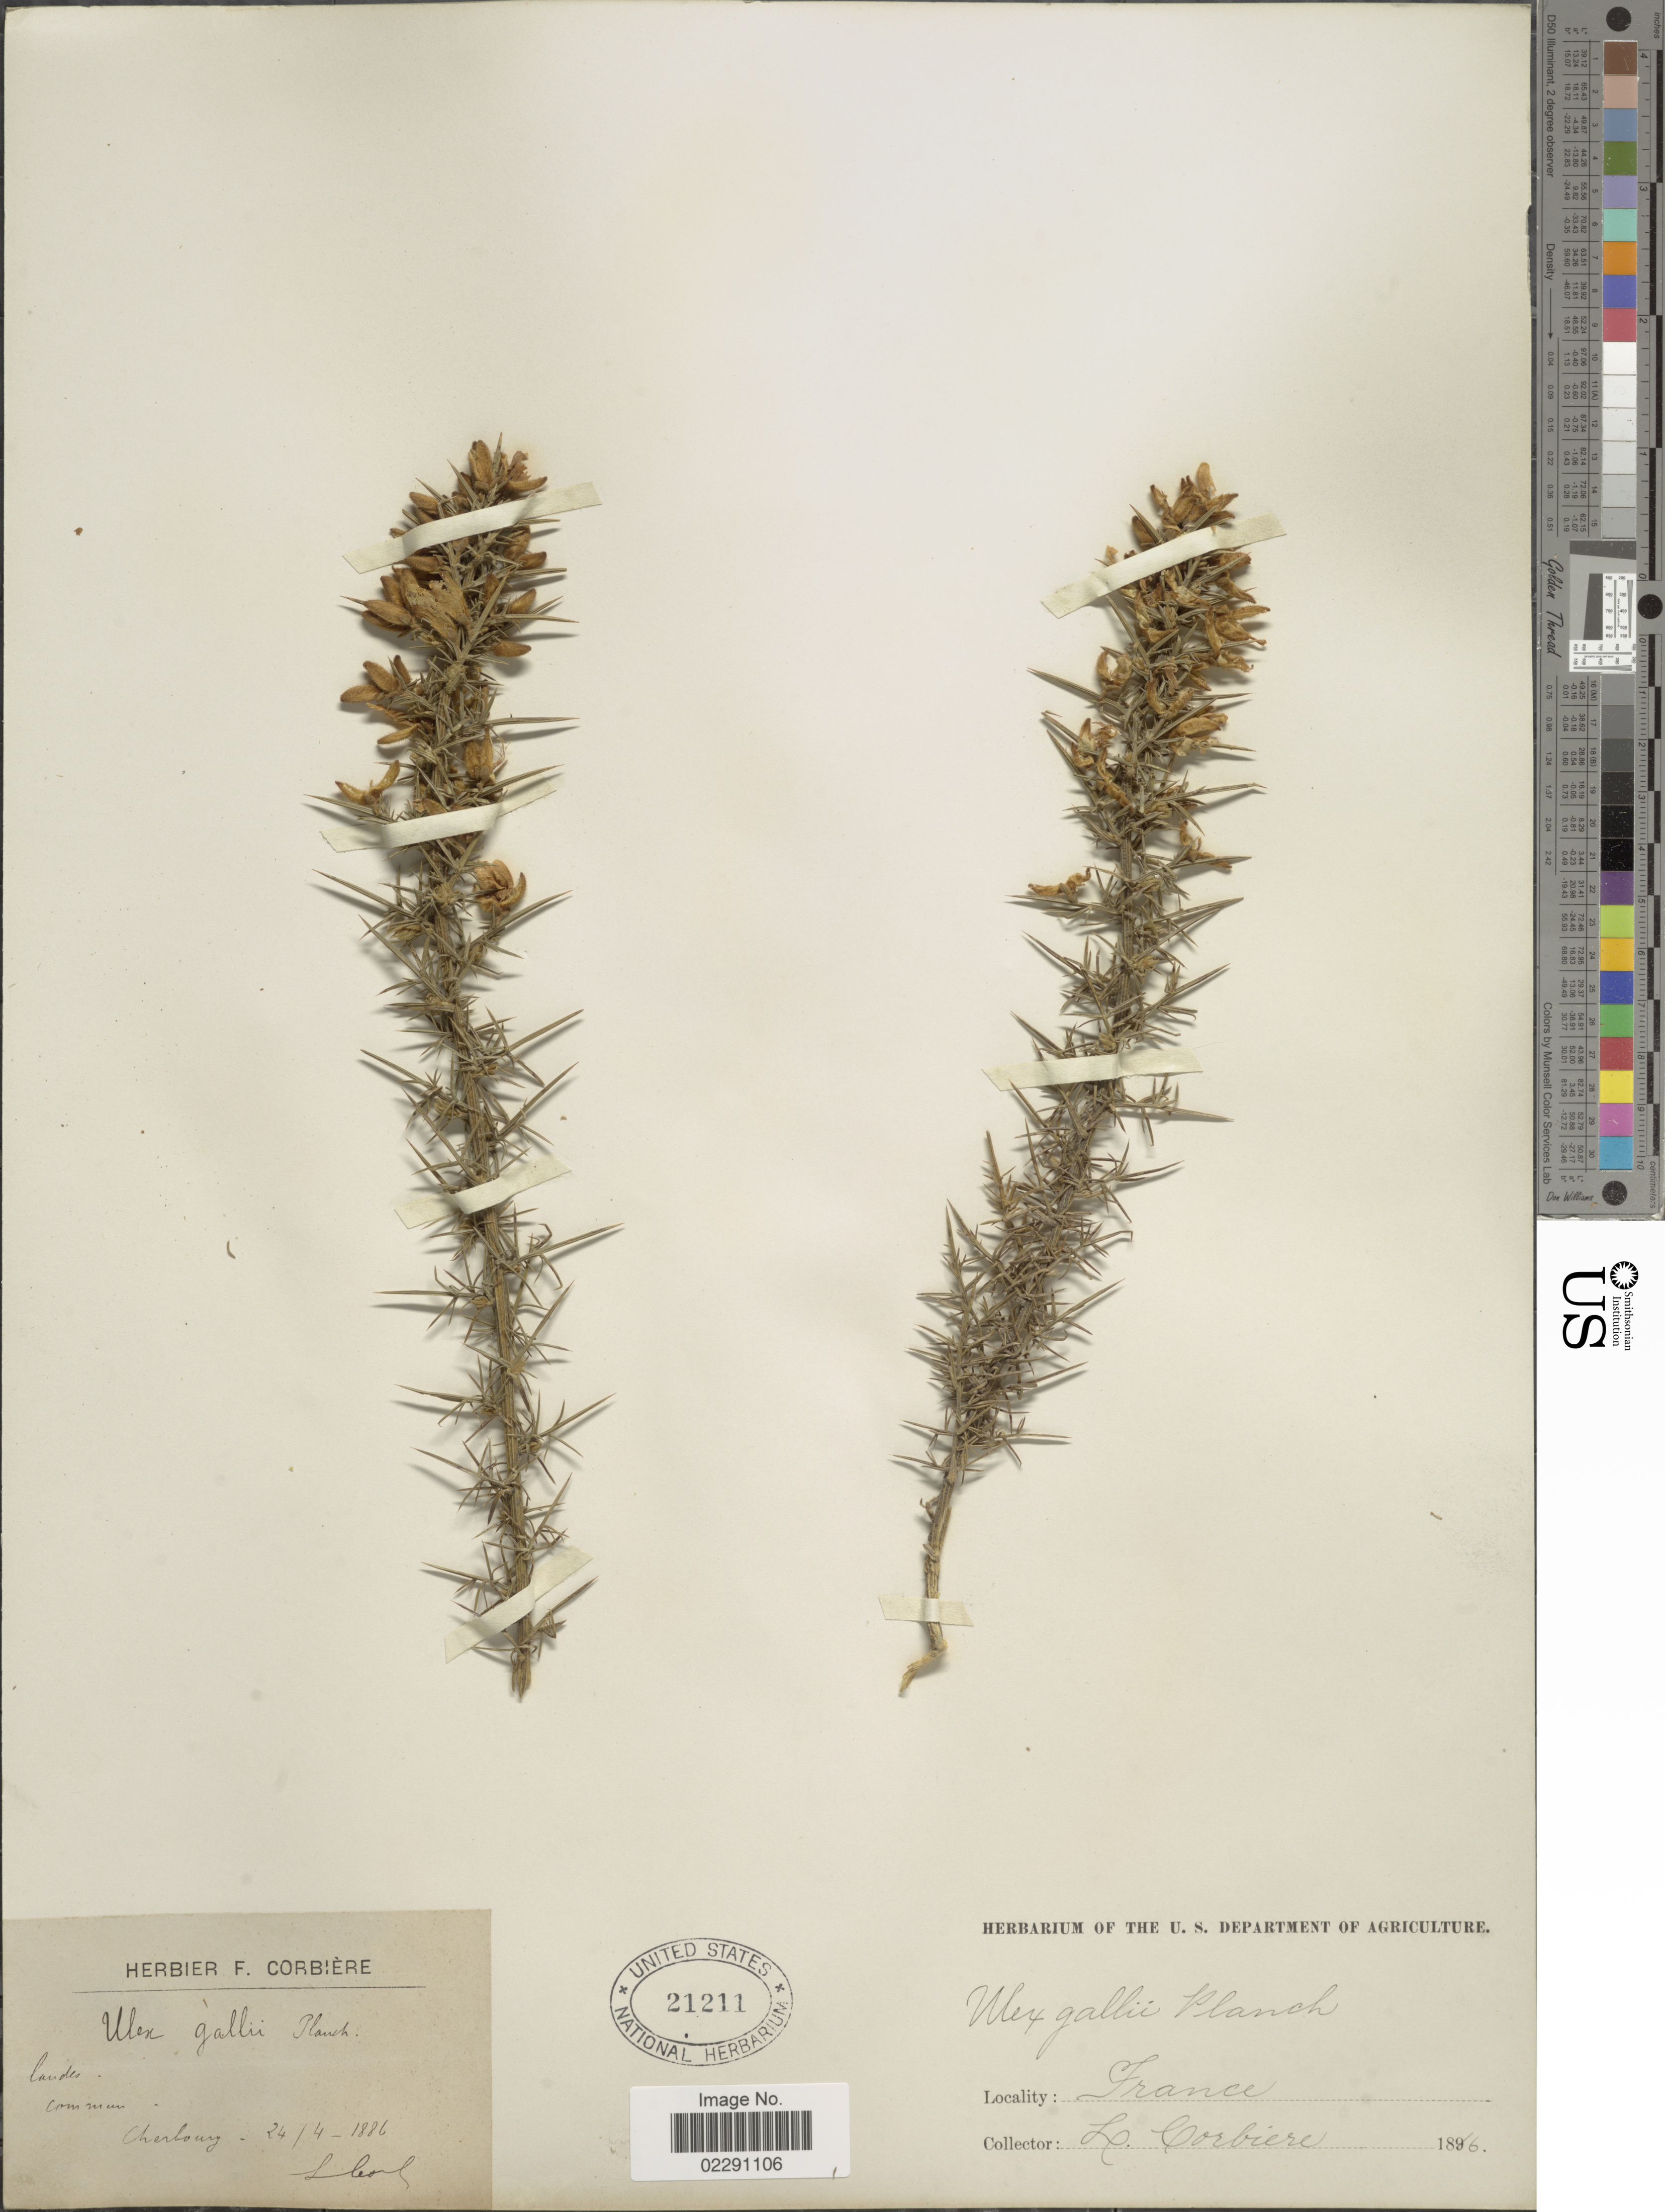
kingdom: Plantae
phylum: Tracheophyta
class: Magnoliopsida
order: Fabales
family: Fabaceae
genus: Ulex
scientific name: Ulex gallii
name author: Planch.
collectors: L. Corbière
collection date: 1886-04-24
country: France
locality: Cherbourg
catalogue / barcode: US 21211